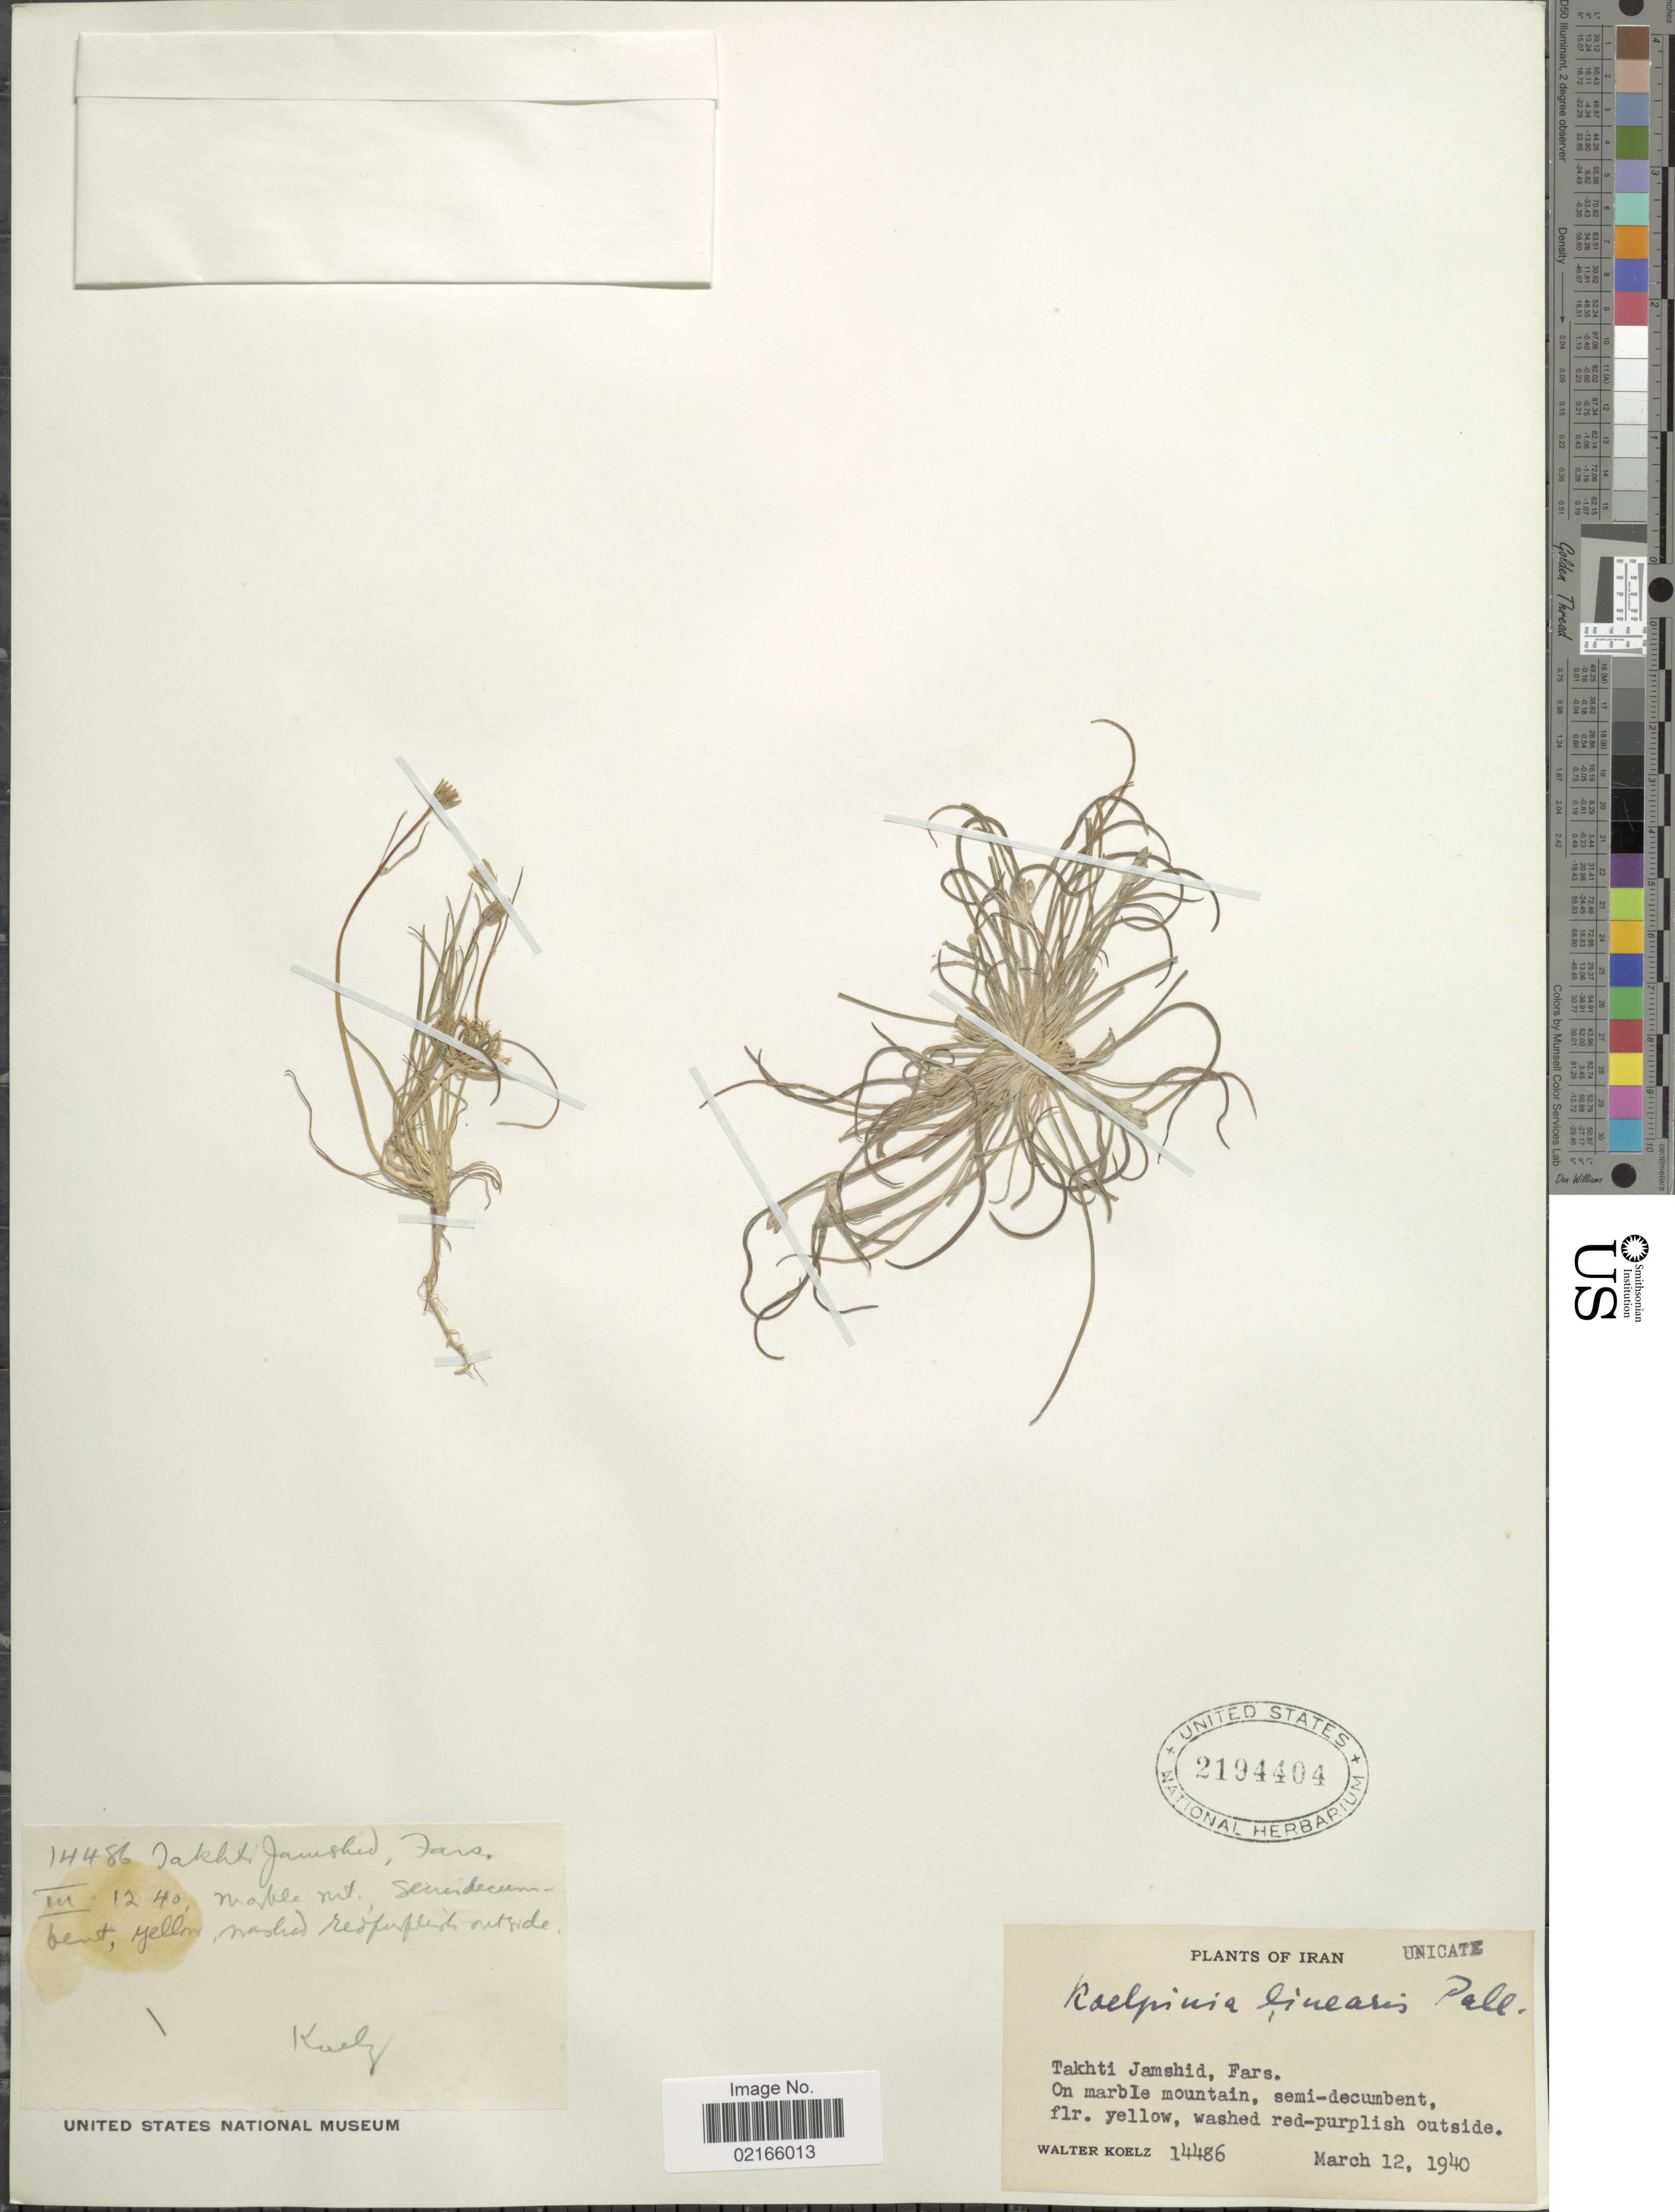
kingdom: Plantae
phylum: Tracheophyta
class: Magnoliopsida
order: Asterales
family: Asteraceae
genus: Koelpinia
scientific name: Koelpinia linearis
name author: Pall.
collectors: W. N. Koelz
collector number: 14486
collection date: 1940-03-12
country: Iran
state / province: Fars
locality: Takhti Jamshid, on marble mountain, semi-decumbent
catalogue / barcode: US 2194404